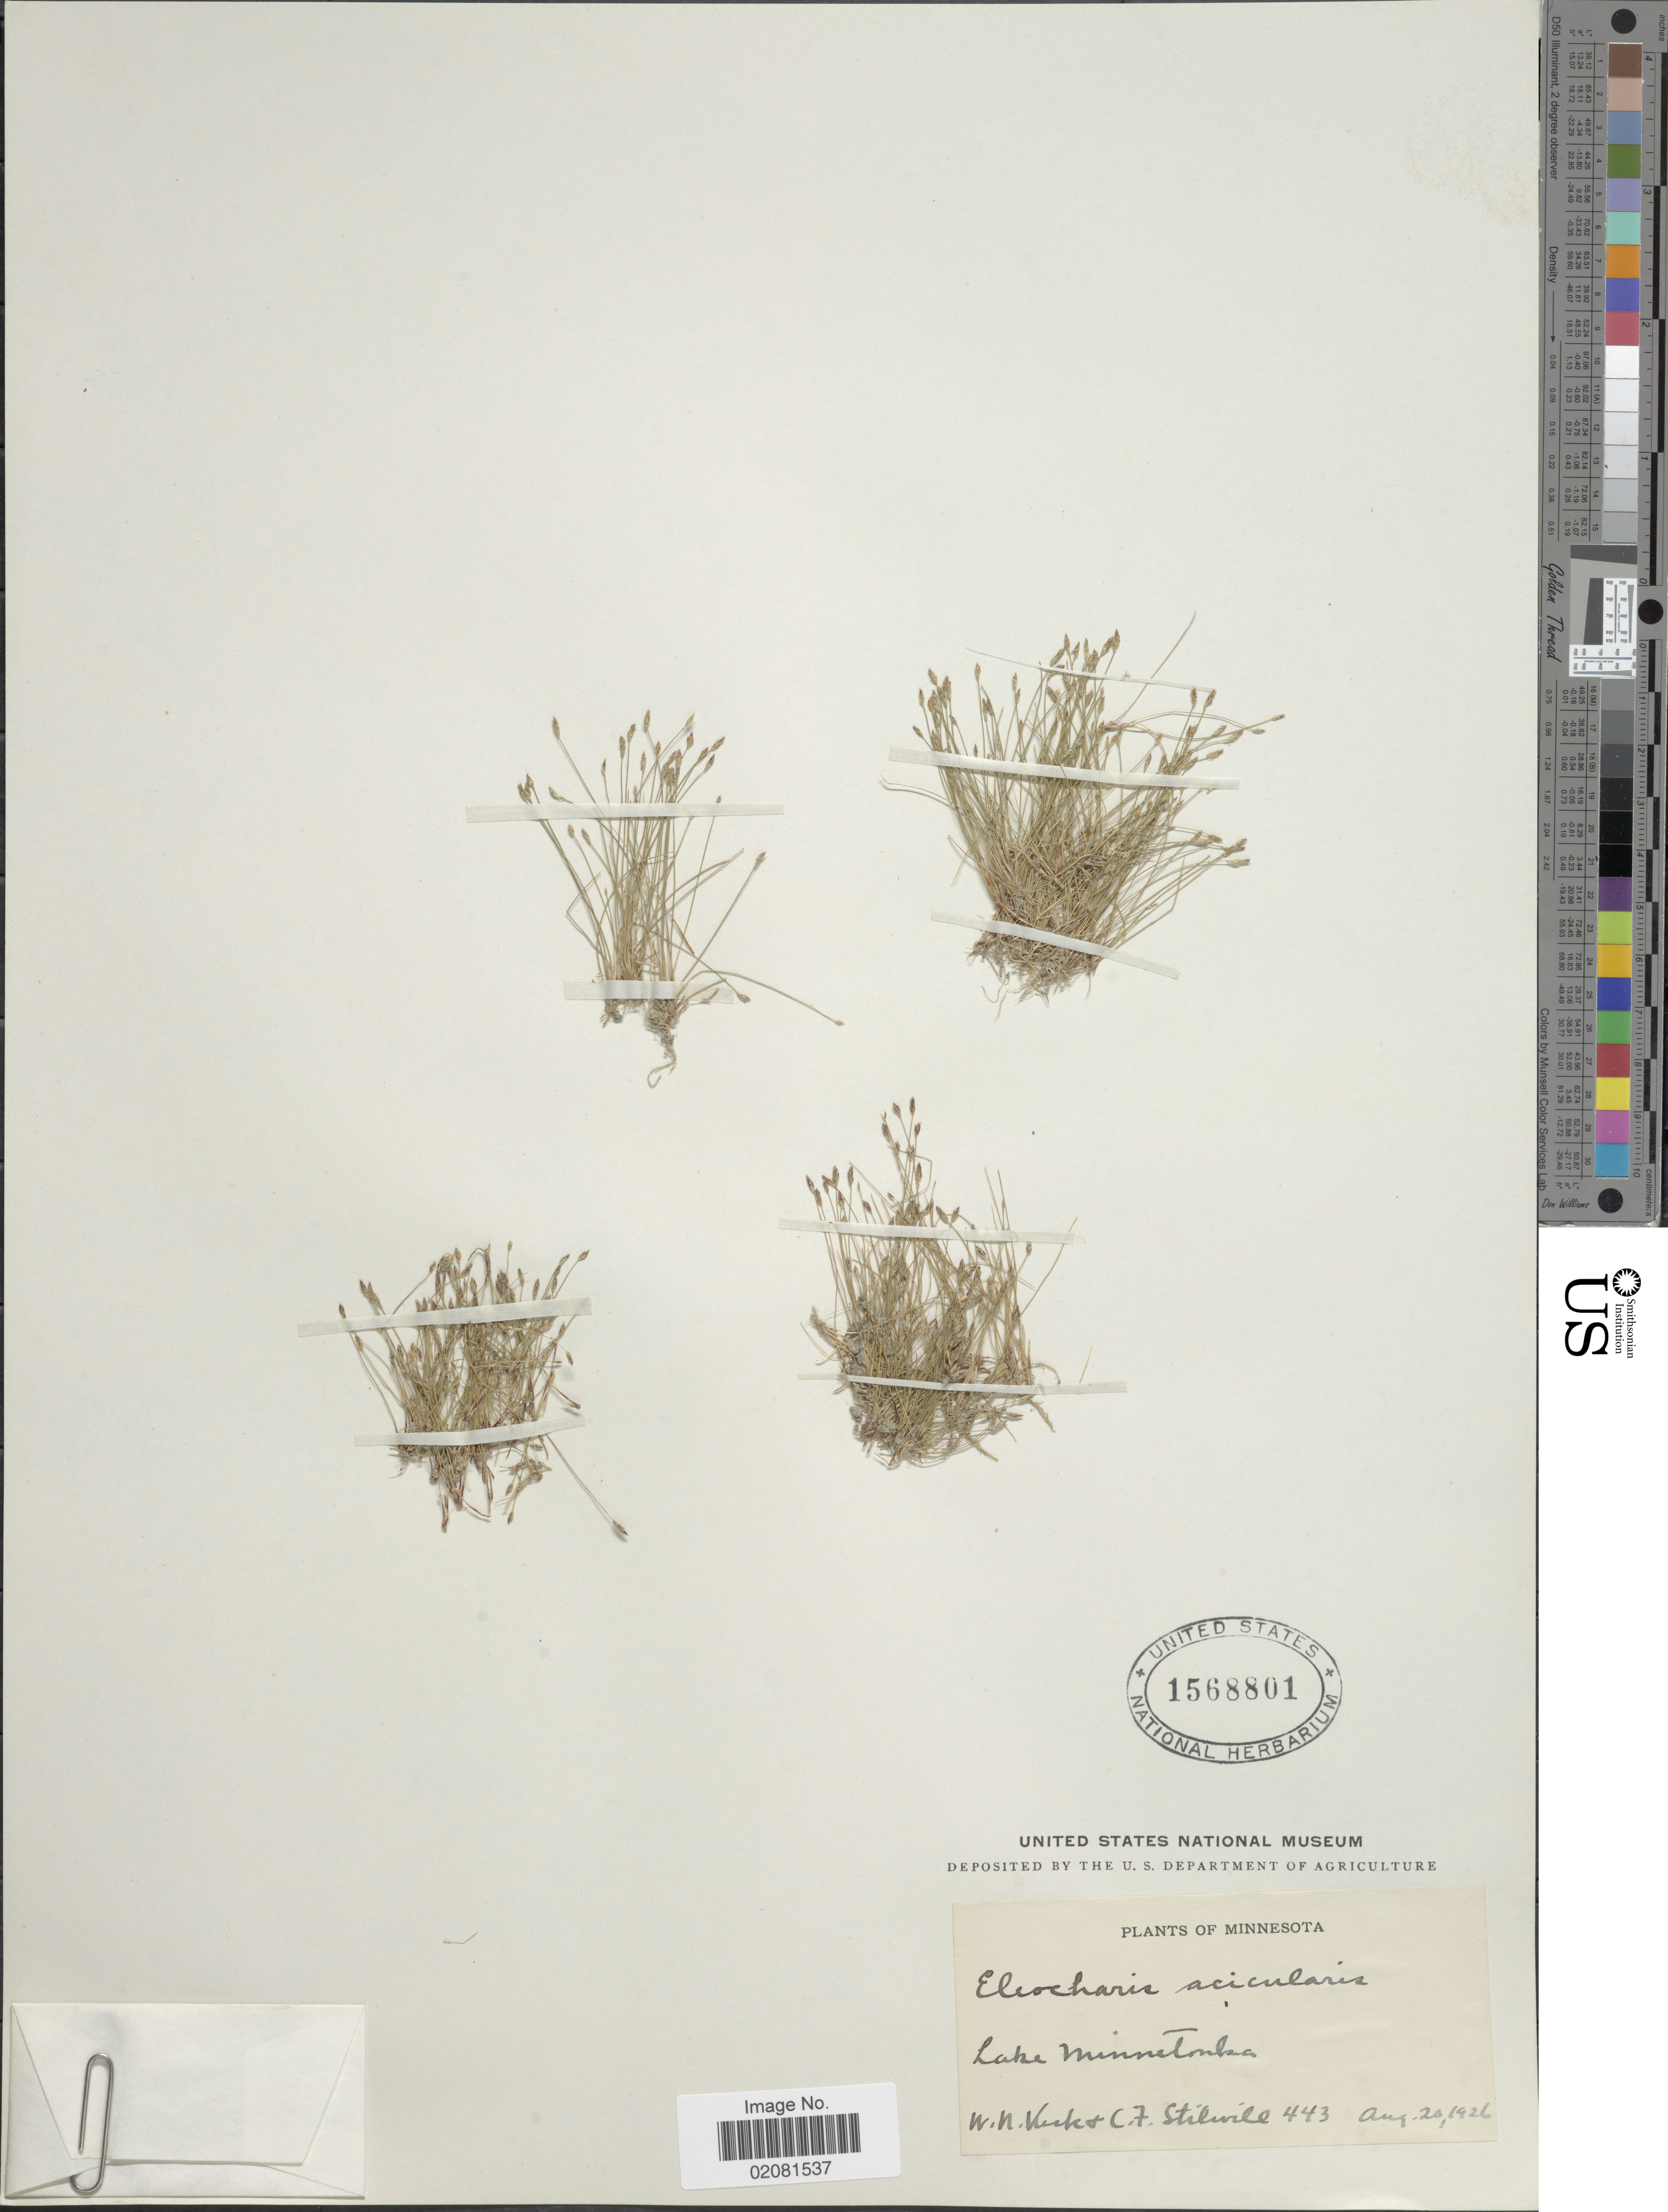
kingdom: Plantae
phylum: Tracheophyta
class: Liliopsida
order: Poales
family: Cyperaceae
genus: Eleocharis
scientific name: Eleocharis acicularis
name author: (L.) Roem. & Schult.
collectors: W. Keck & C. Stilwill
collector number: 443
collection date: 1926-08-20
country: United States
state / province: Minnesota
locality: Lake Minnesota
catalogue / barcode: US 1568801